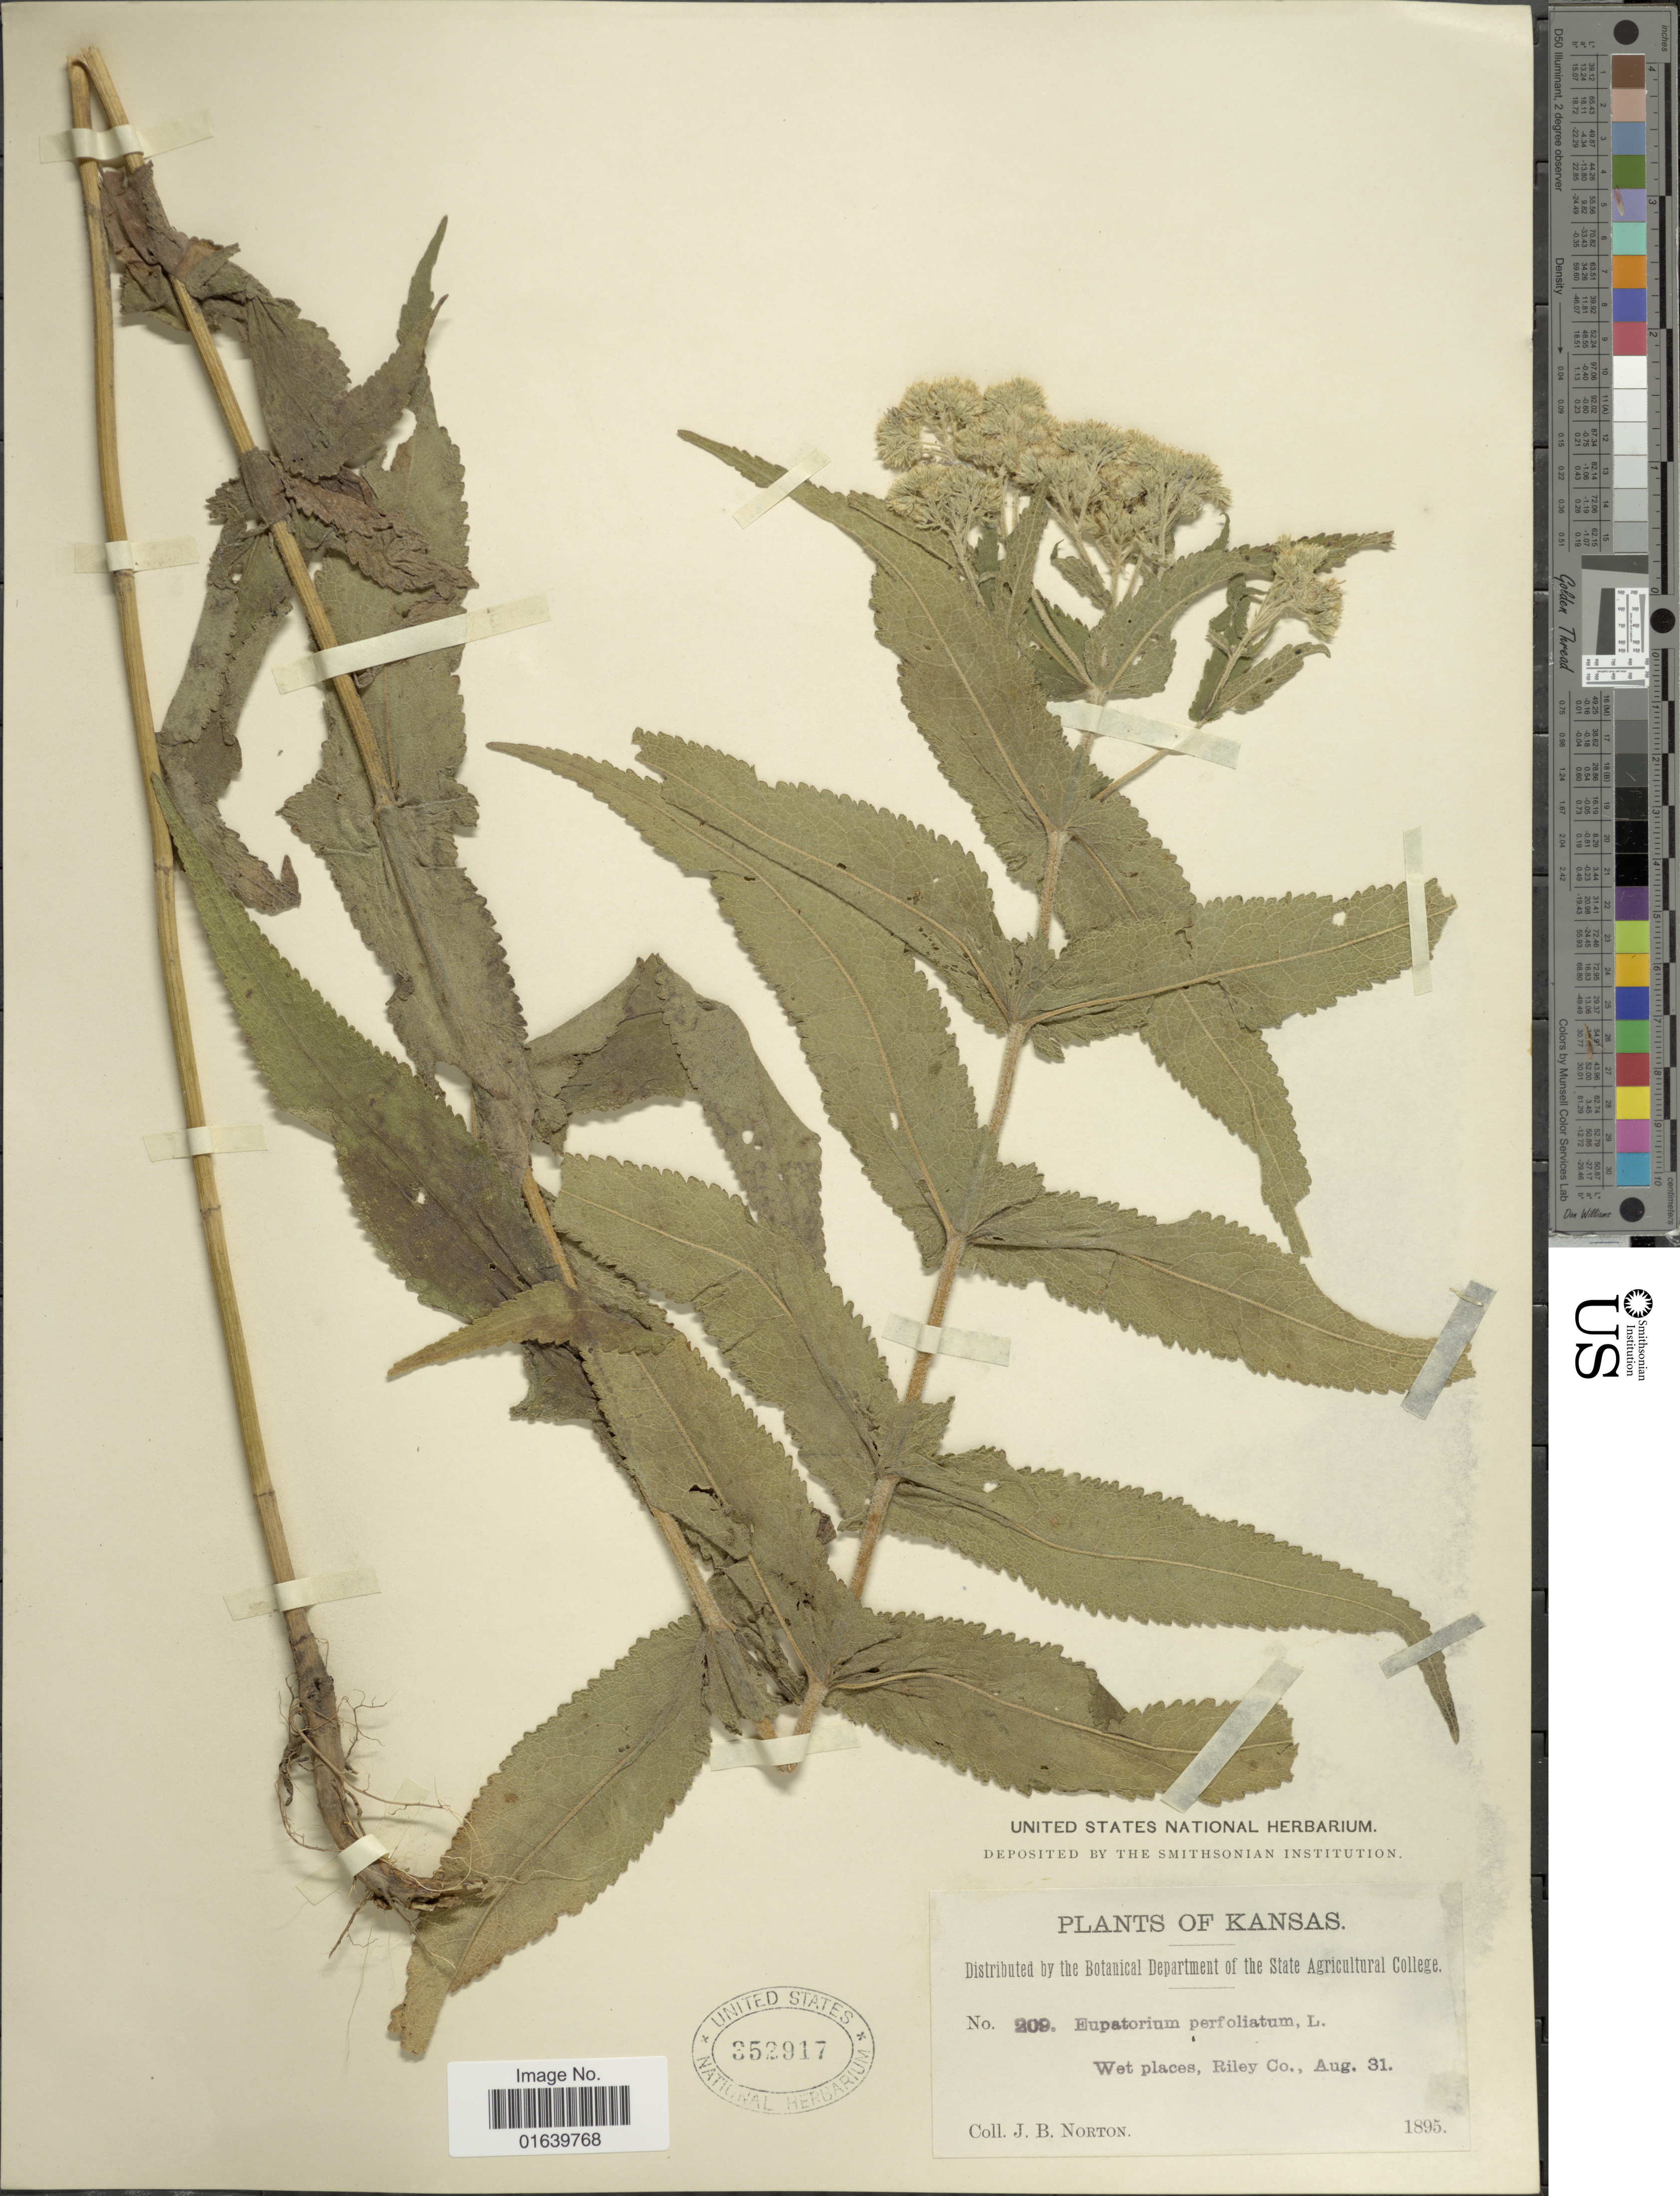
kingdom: Plantae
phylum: Tracheophyta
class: Magnoliopsida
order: Asterales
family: Asteraceae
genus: Eupatorium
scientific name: Eupatorium perfoliatum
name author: L.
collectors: J. B. Norton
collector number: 209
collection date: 1895-08-31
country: United States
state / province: Kansas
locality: Wet Places, Riley Co.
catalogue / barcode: US 352917